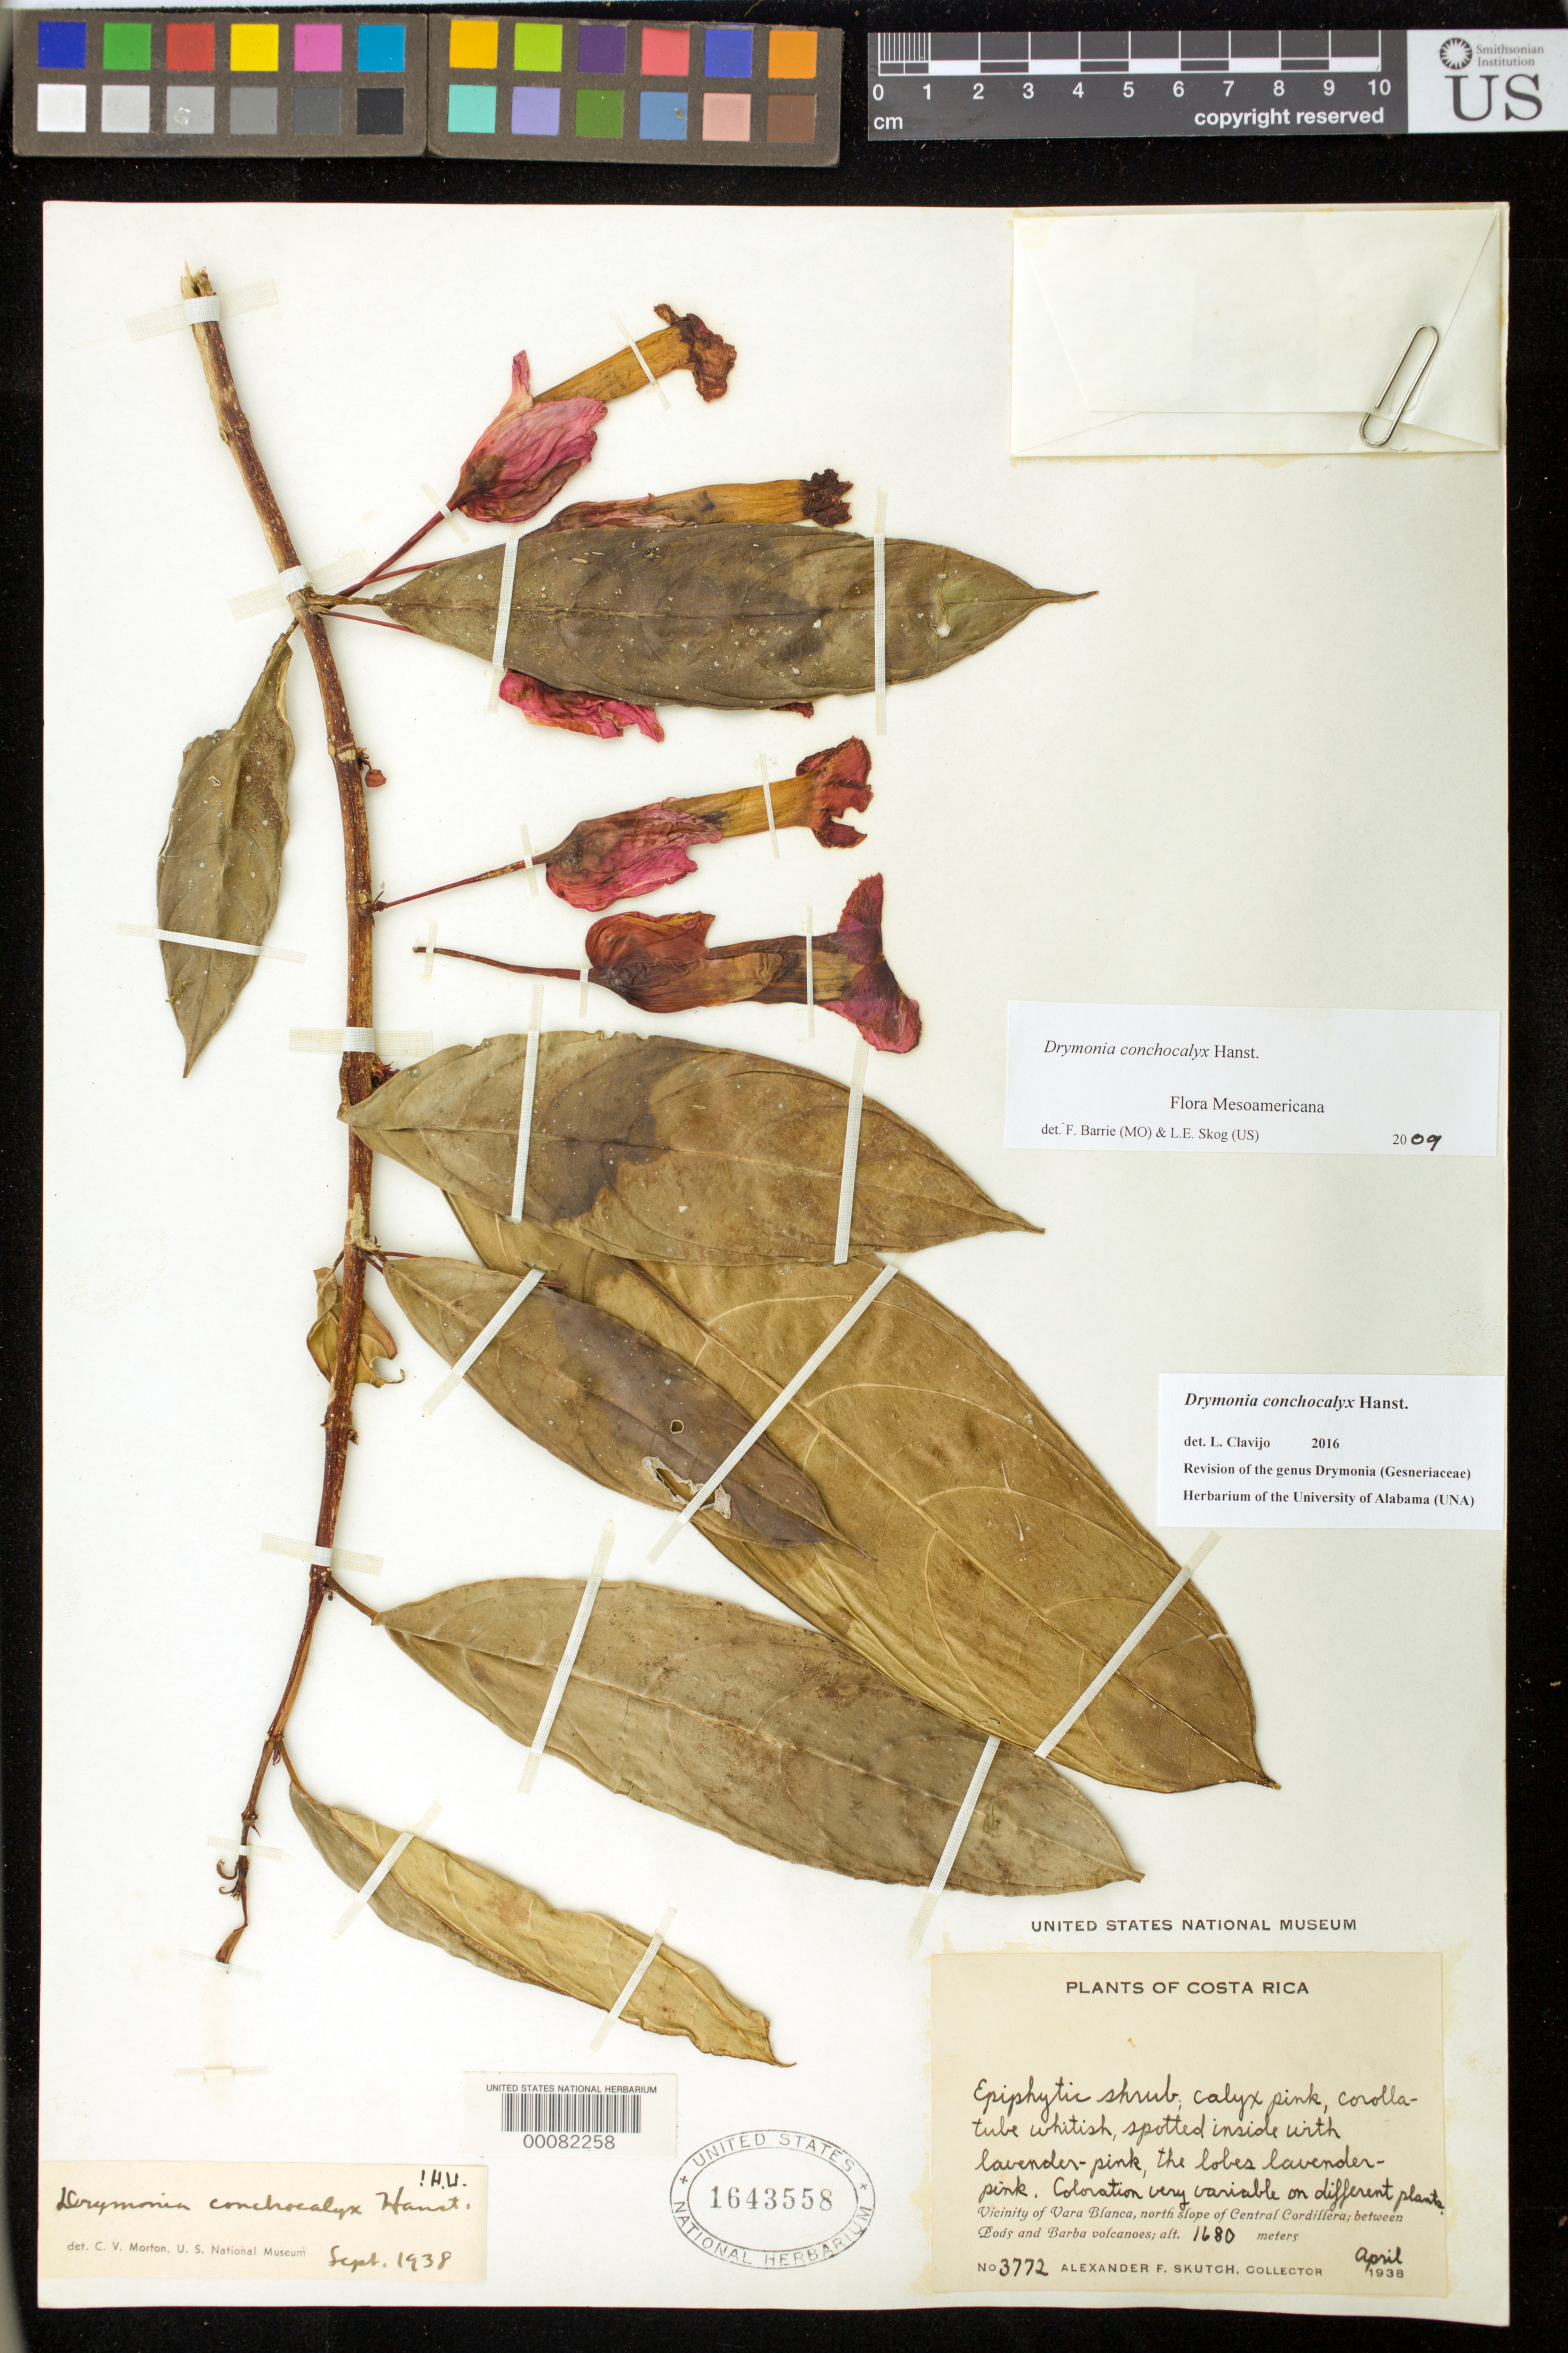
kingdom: Plantae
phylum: Tracheophyta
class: Magnoliopsida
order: Lamiales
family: Gesneriaceae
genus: Drymonia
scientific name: Drymonia conchocalyx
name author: Hanst.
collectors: A. F. Skutch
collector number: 3772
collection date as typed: Apr 1938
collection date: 1938-04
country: Costa Rica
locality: Vicinity of Vara Blanca, north slope of Central Cordillera, between Poas and Barba volcanoes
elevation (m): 1680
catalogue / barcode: US 1643558